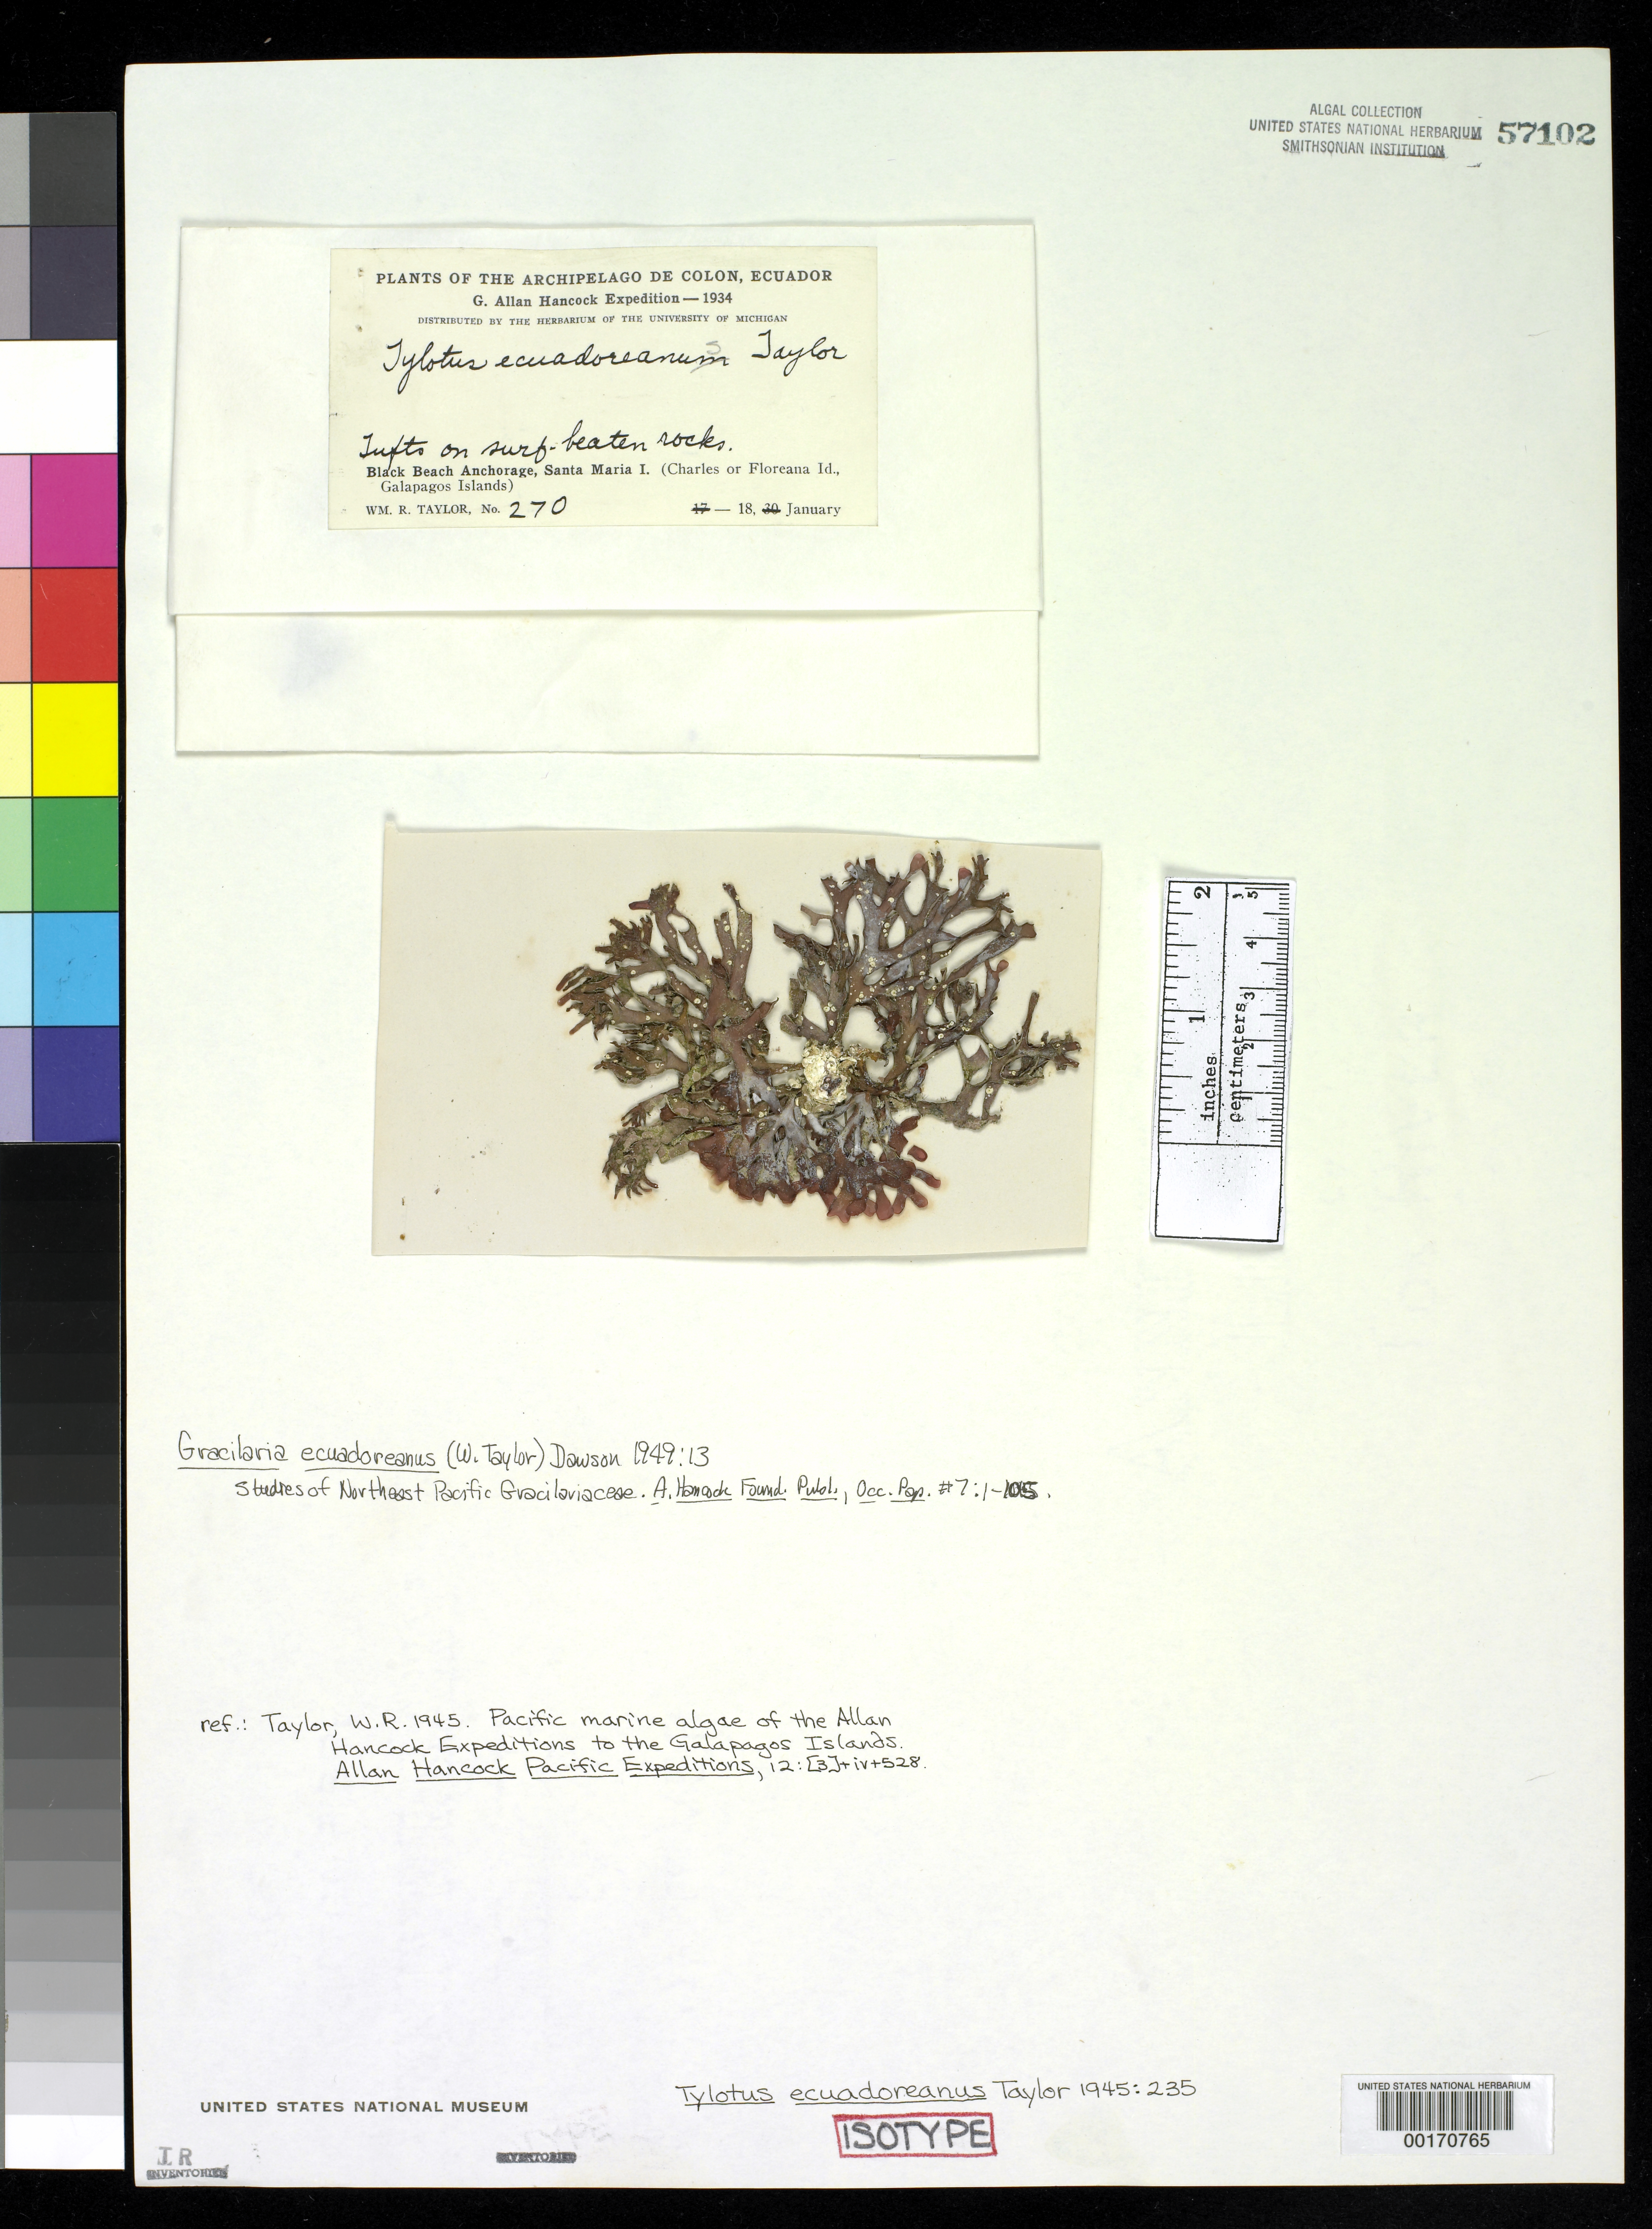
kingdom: Plantae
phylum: Rhodophyta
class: Florideophyceae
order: Gigartinales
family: Dicranemataceae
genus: Tylotus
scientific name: Tylotus ecuadoreanus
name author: W.R. Taylor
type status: Isotype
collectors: W. R. Taylor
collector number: WRT 34-270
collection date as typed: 18 Jan 1934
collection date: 1934-01-18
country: Ecuador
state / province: Colón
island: Floreana [Charles, Santa Maria]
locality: Black Beach Anchorage.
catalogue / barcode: US 57102